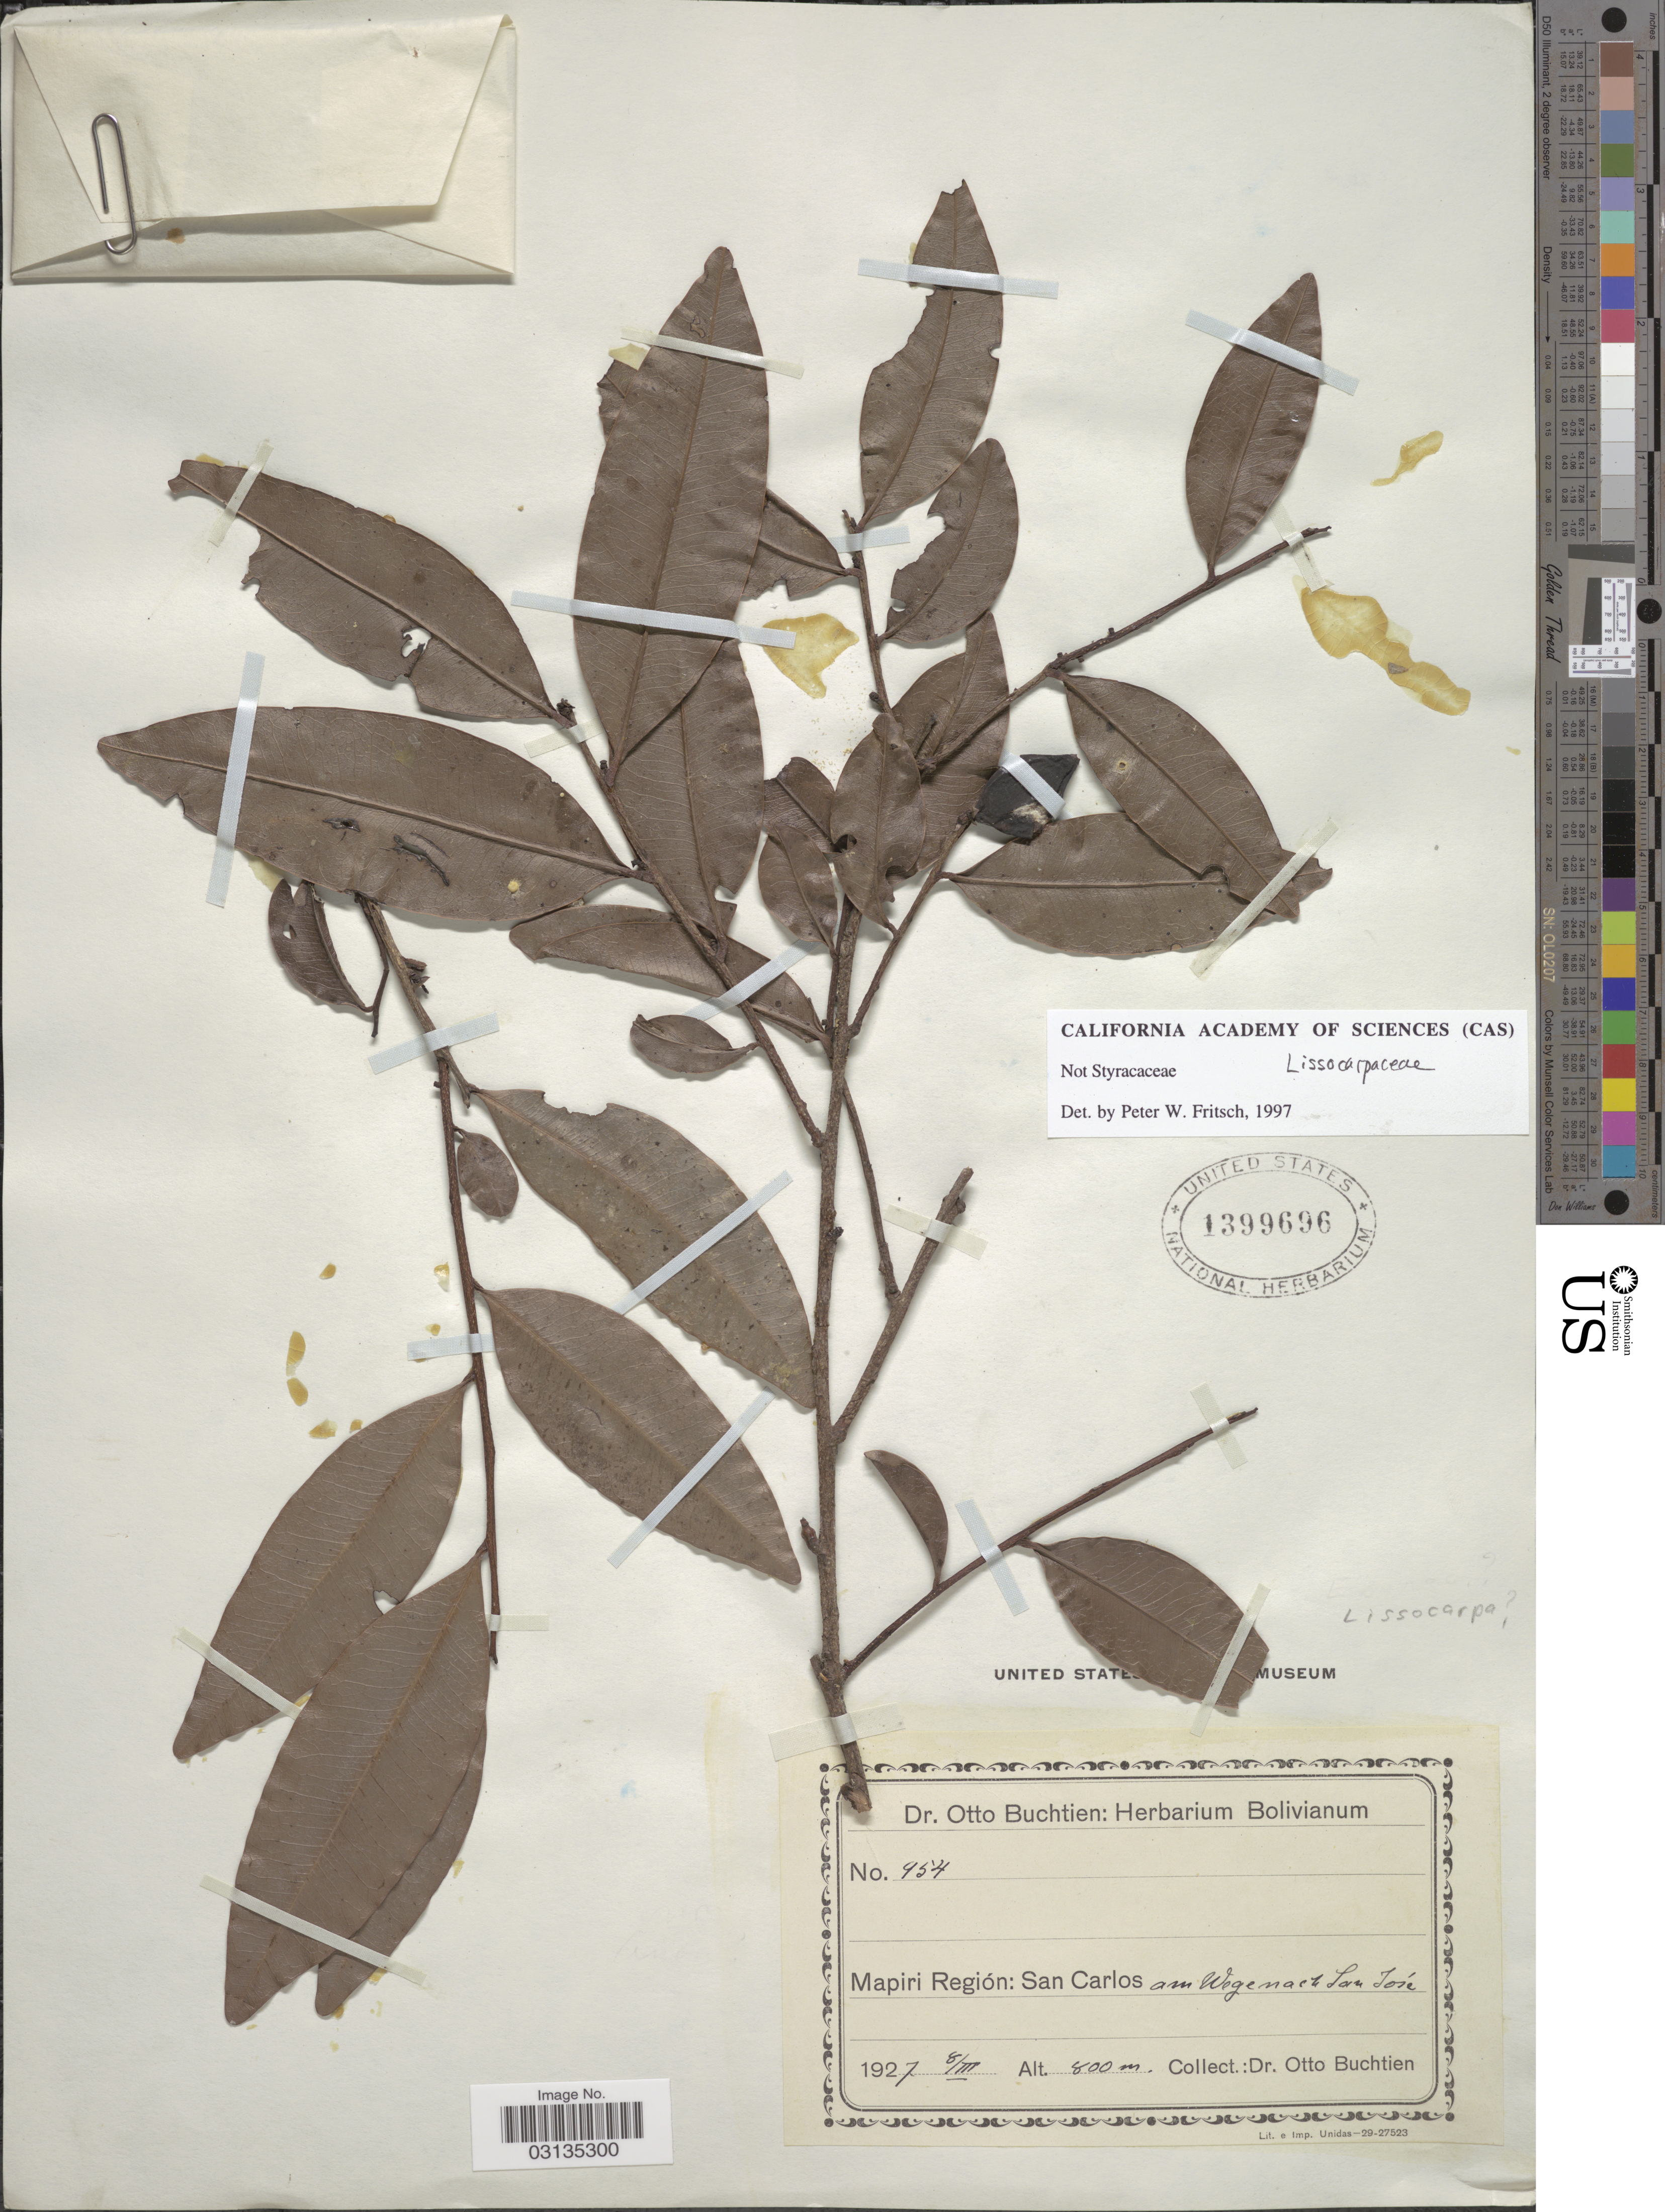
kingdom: Plantae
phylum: Tracheophyta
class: Magnoliopsida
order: Ericales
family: Ebenaceae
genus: Lissocarpa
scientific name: Lissocarpa sp.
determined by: Liesner, R. L.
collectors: O. Buchtien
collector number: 954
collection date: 1927-03-08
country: Bolivia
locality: Mapiri Región: San Carlos am Wege nach San José.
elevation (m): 800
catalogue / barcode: US 1399696